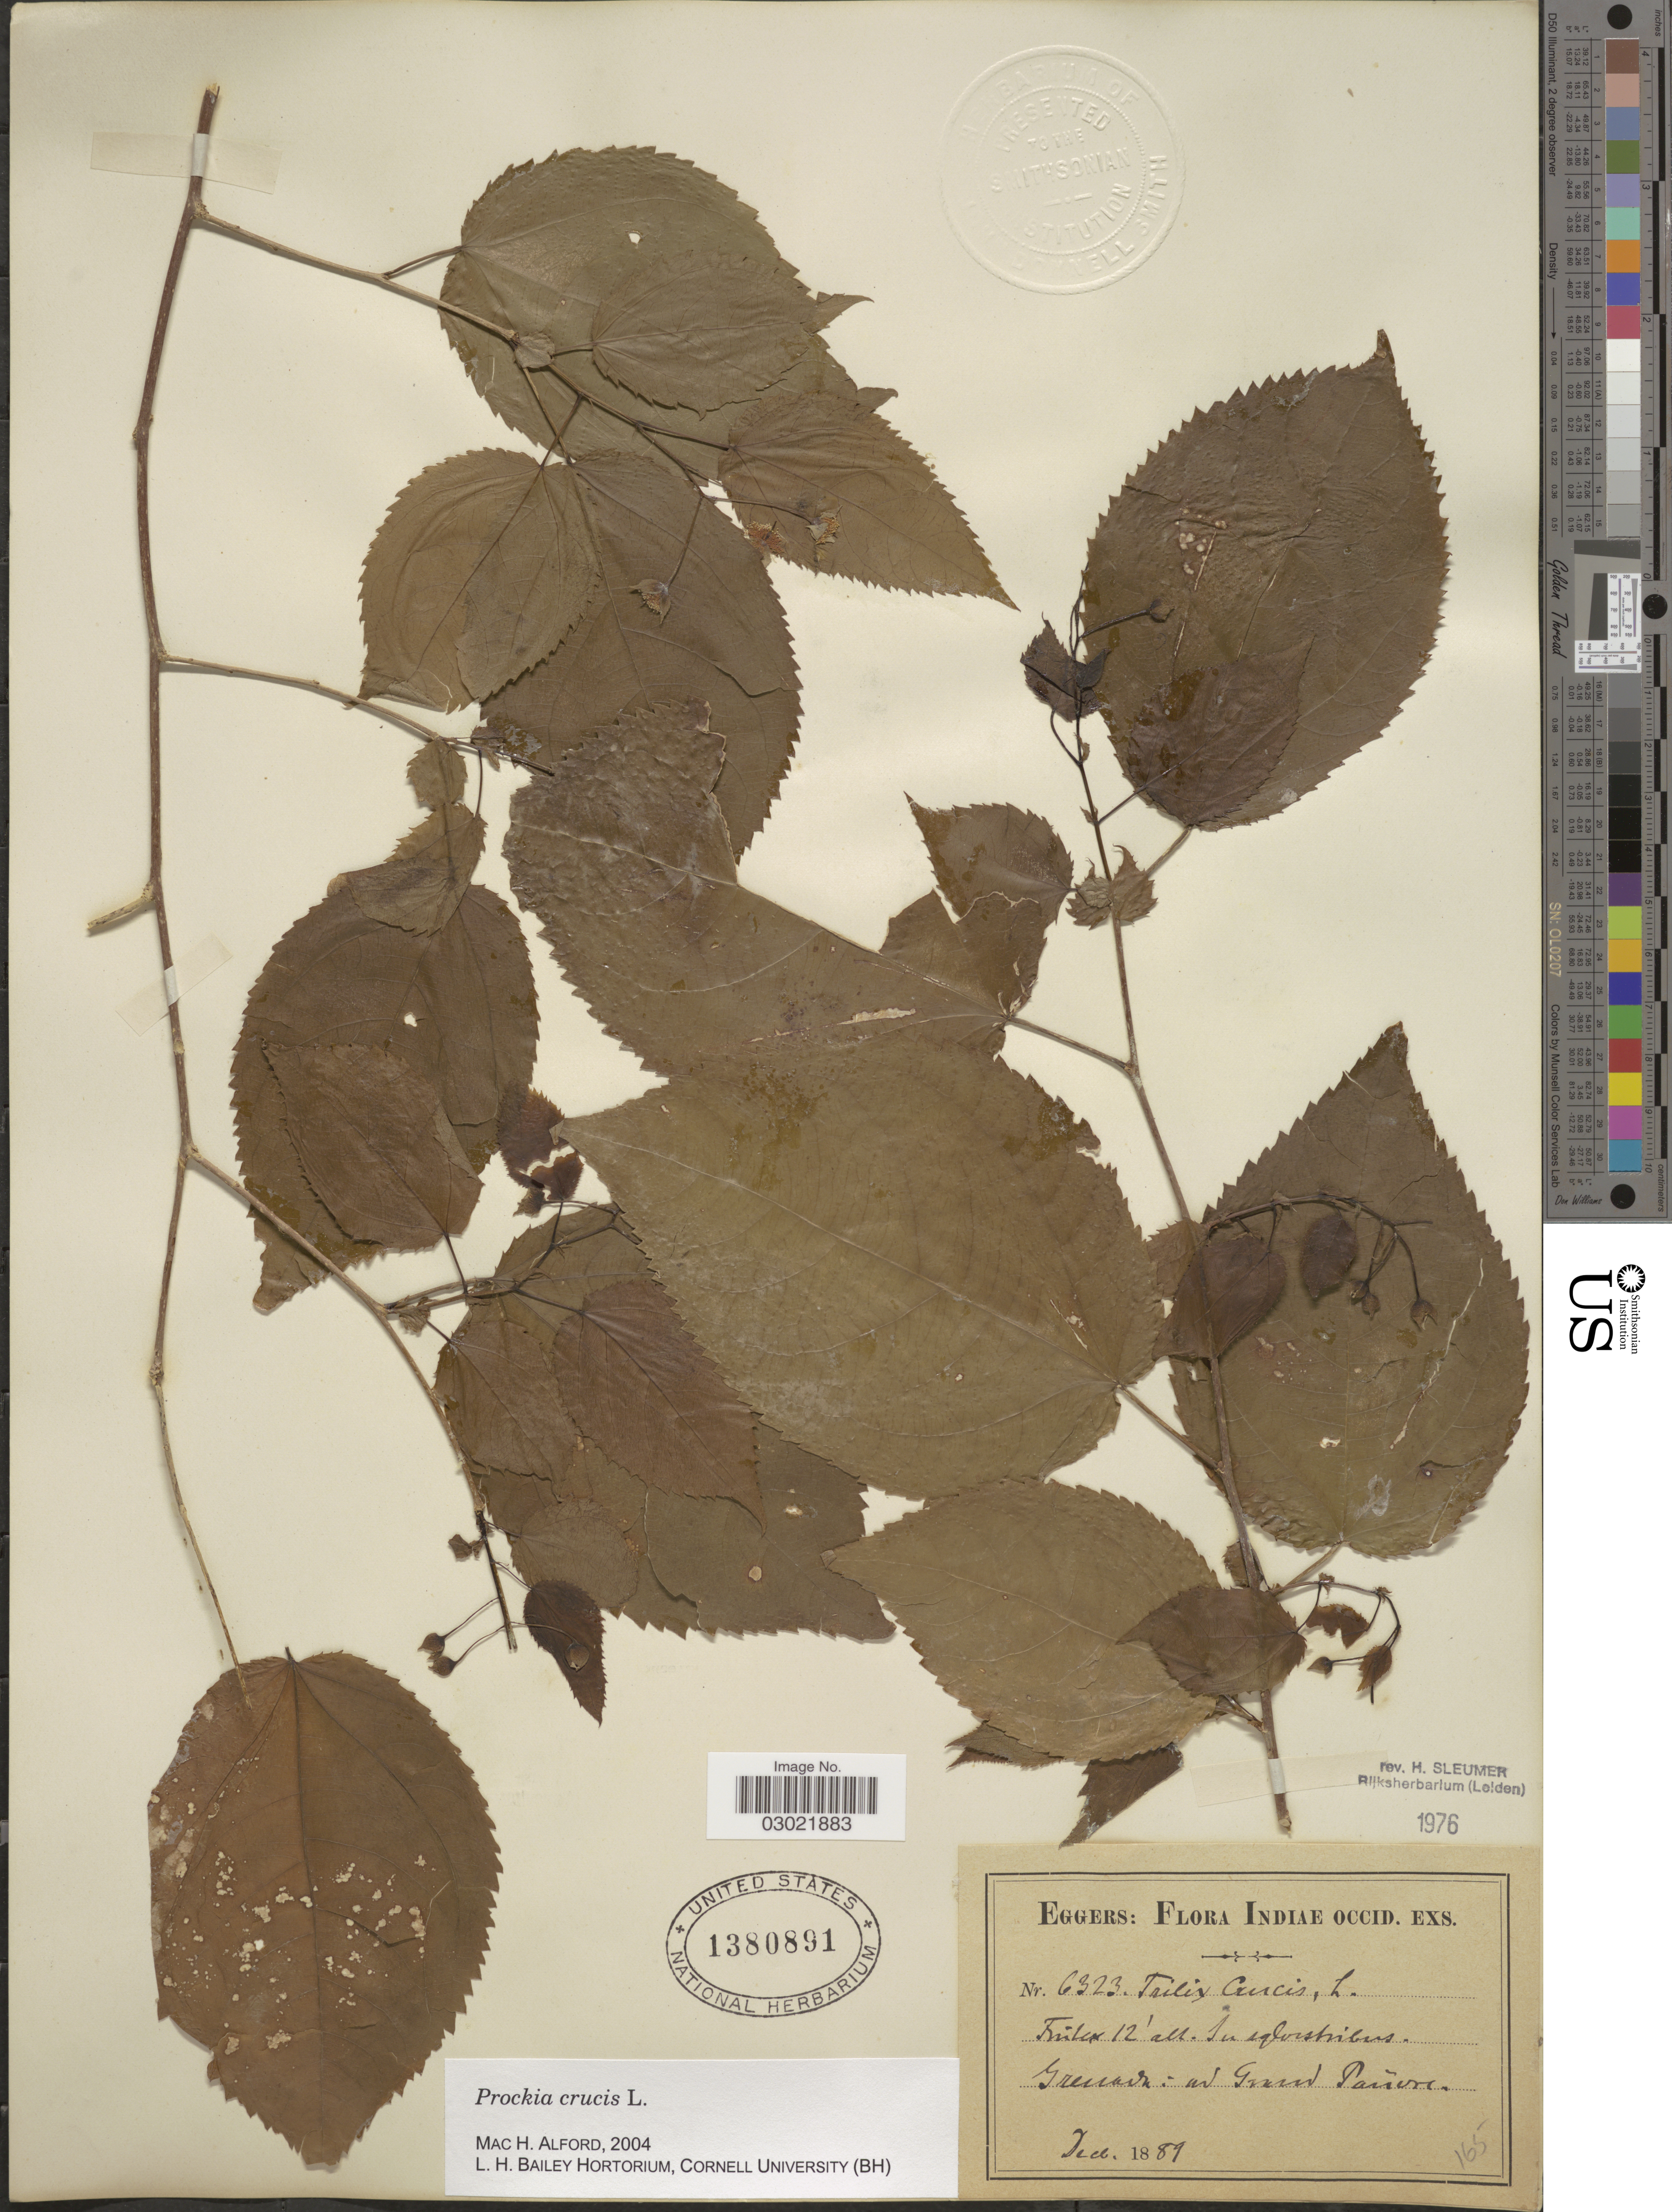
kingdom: Plantae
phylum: Tracheophyta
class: Magnoliopsida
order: Malpighiales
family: Salicaceae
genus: Prockia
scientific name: Prockia crucis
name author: P. Browne ex L.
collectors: -. Eggers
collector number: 6323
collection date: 1889-12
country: Grenada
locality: Indiae Occid. Ad Grand Paûon.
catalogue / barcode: US 1380891